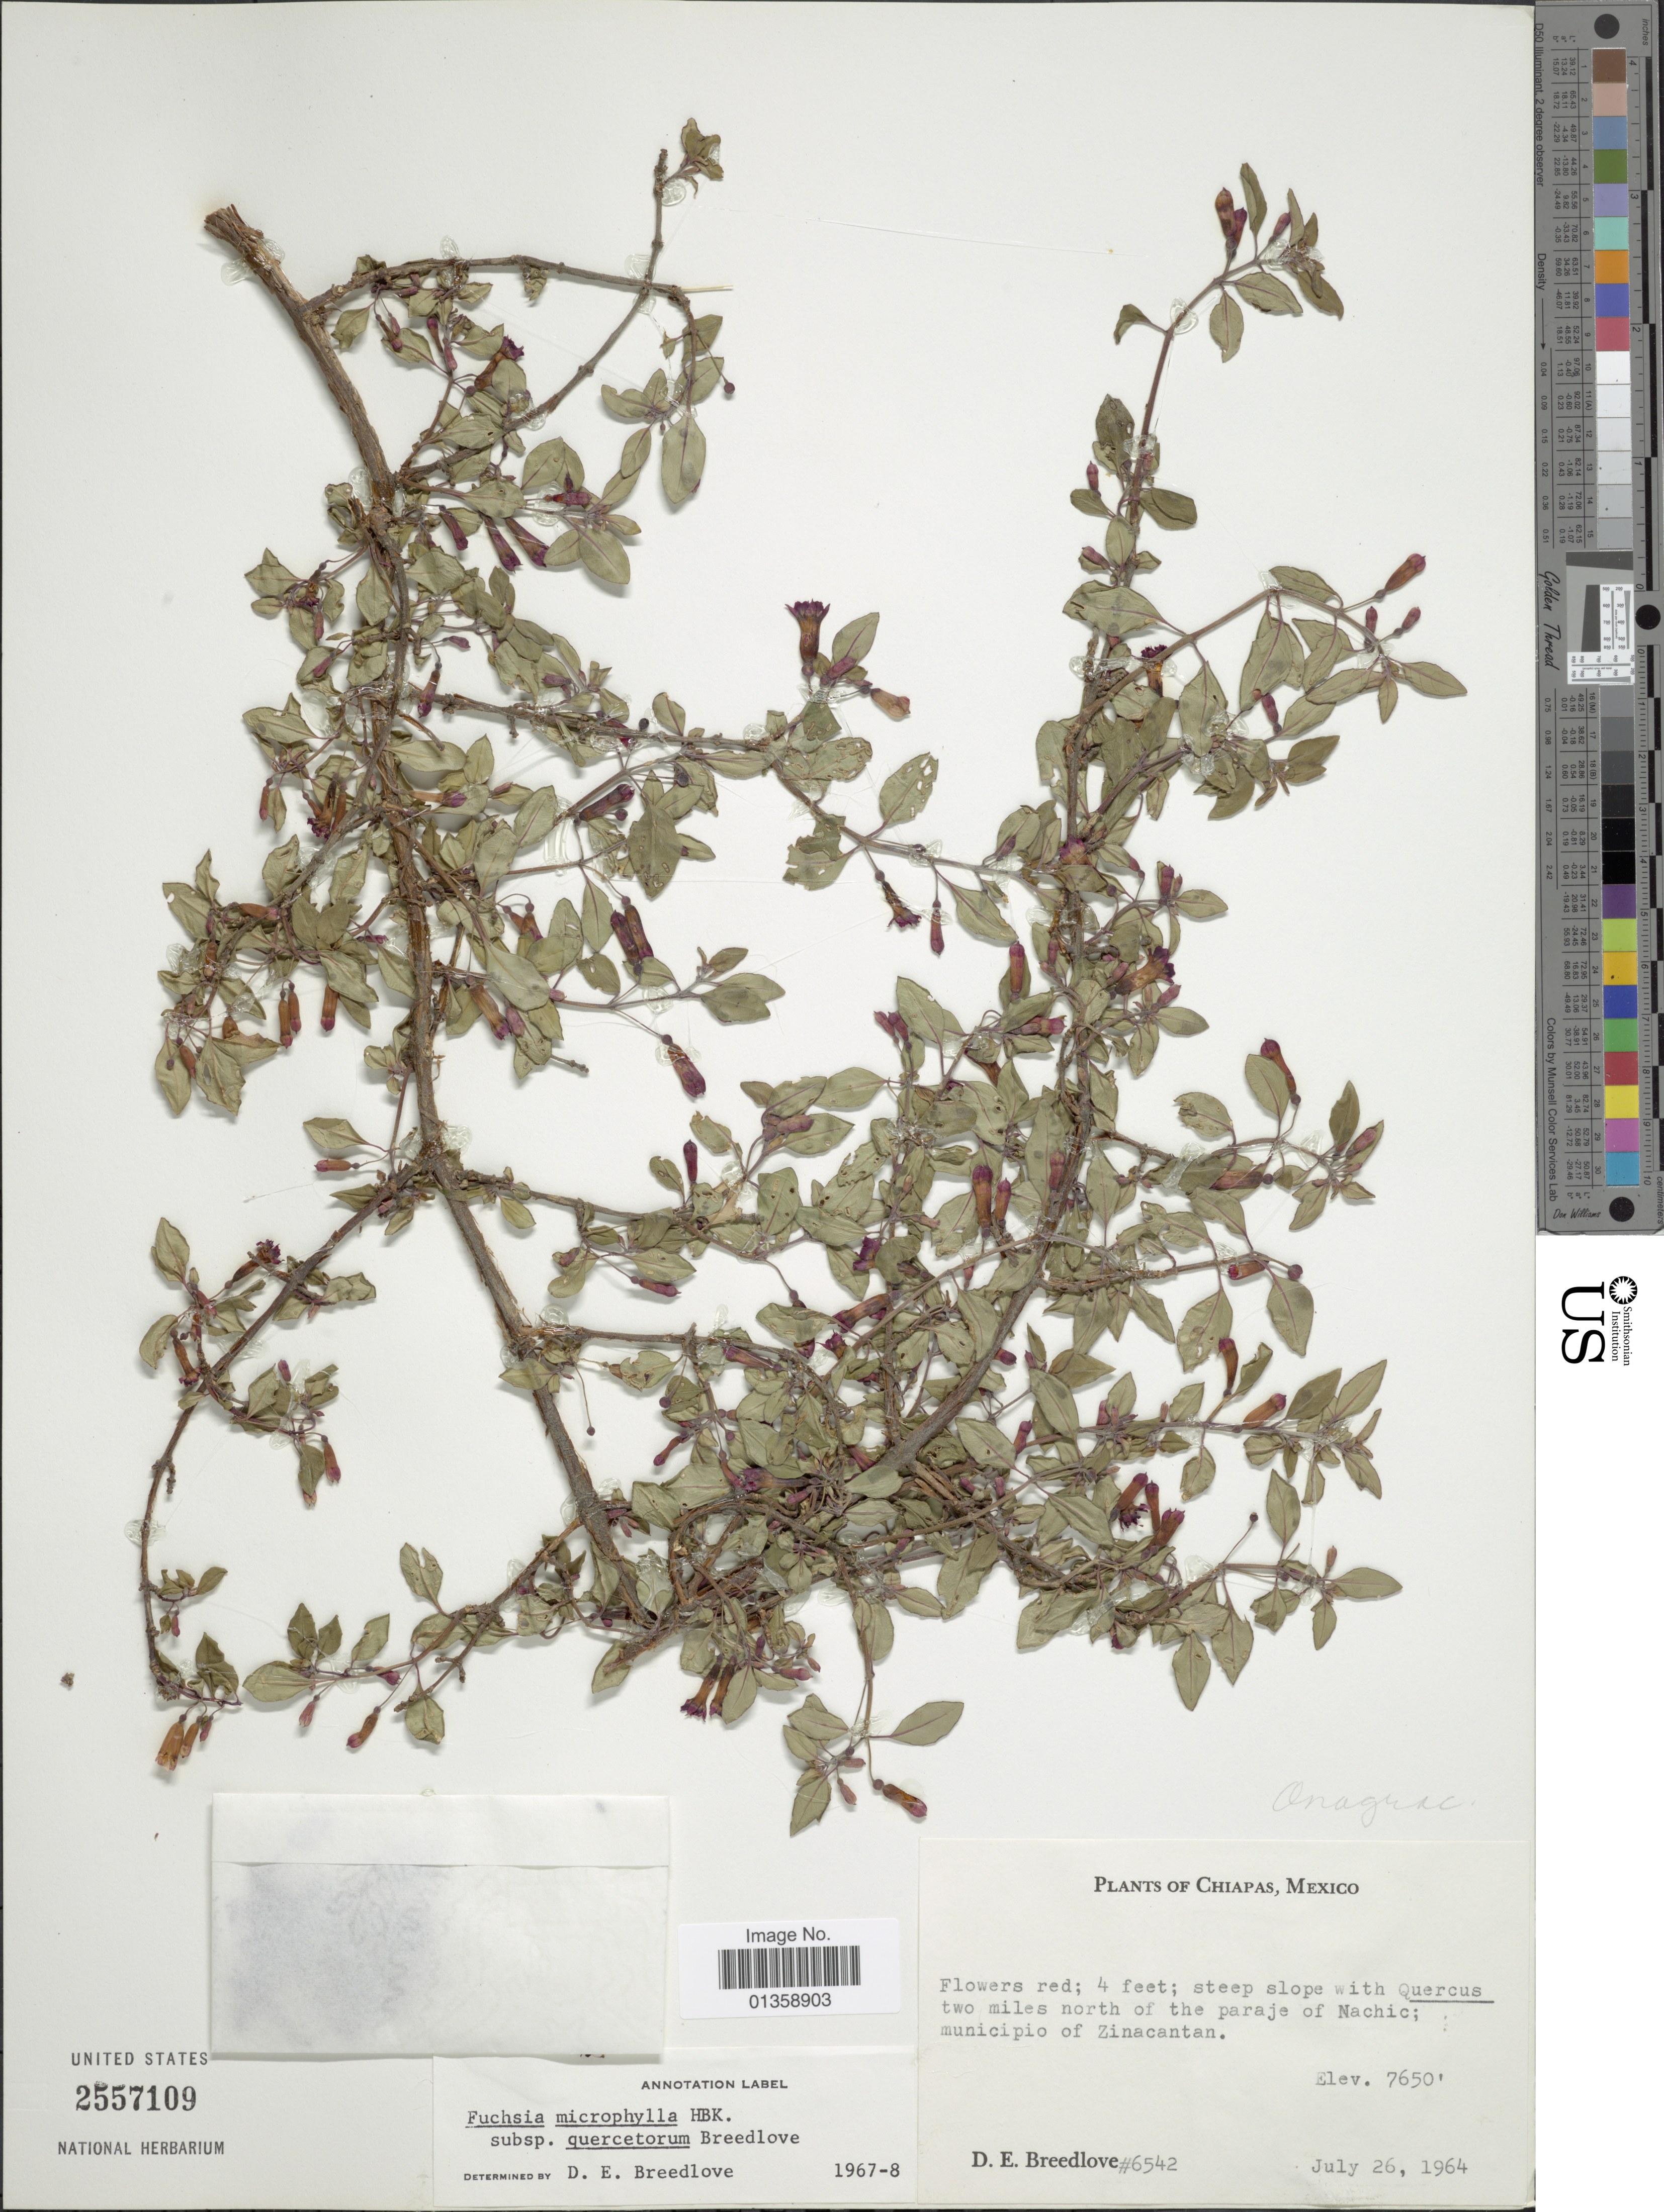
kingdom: Plantae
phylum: Tracheophyta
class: Magnoliopsida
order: Myrtales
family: Onagraceae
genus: Fuchsia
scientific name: Fuchsia microphylla subsp. quercetorum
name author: Breedlove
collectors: D. E. Breedlove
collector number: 6542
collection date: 1964-07-26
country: Mexico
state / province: Chiapas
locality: Two miles north of the paraje of Machic; municipio of Zinacantan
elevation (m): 2332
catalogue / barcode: US 2557109